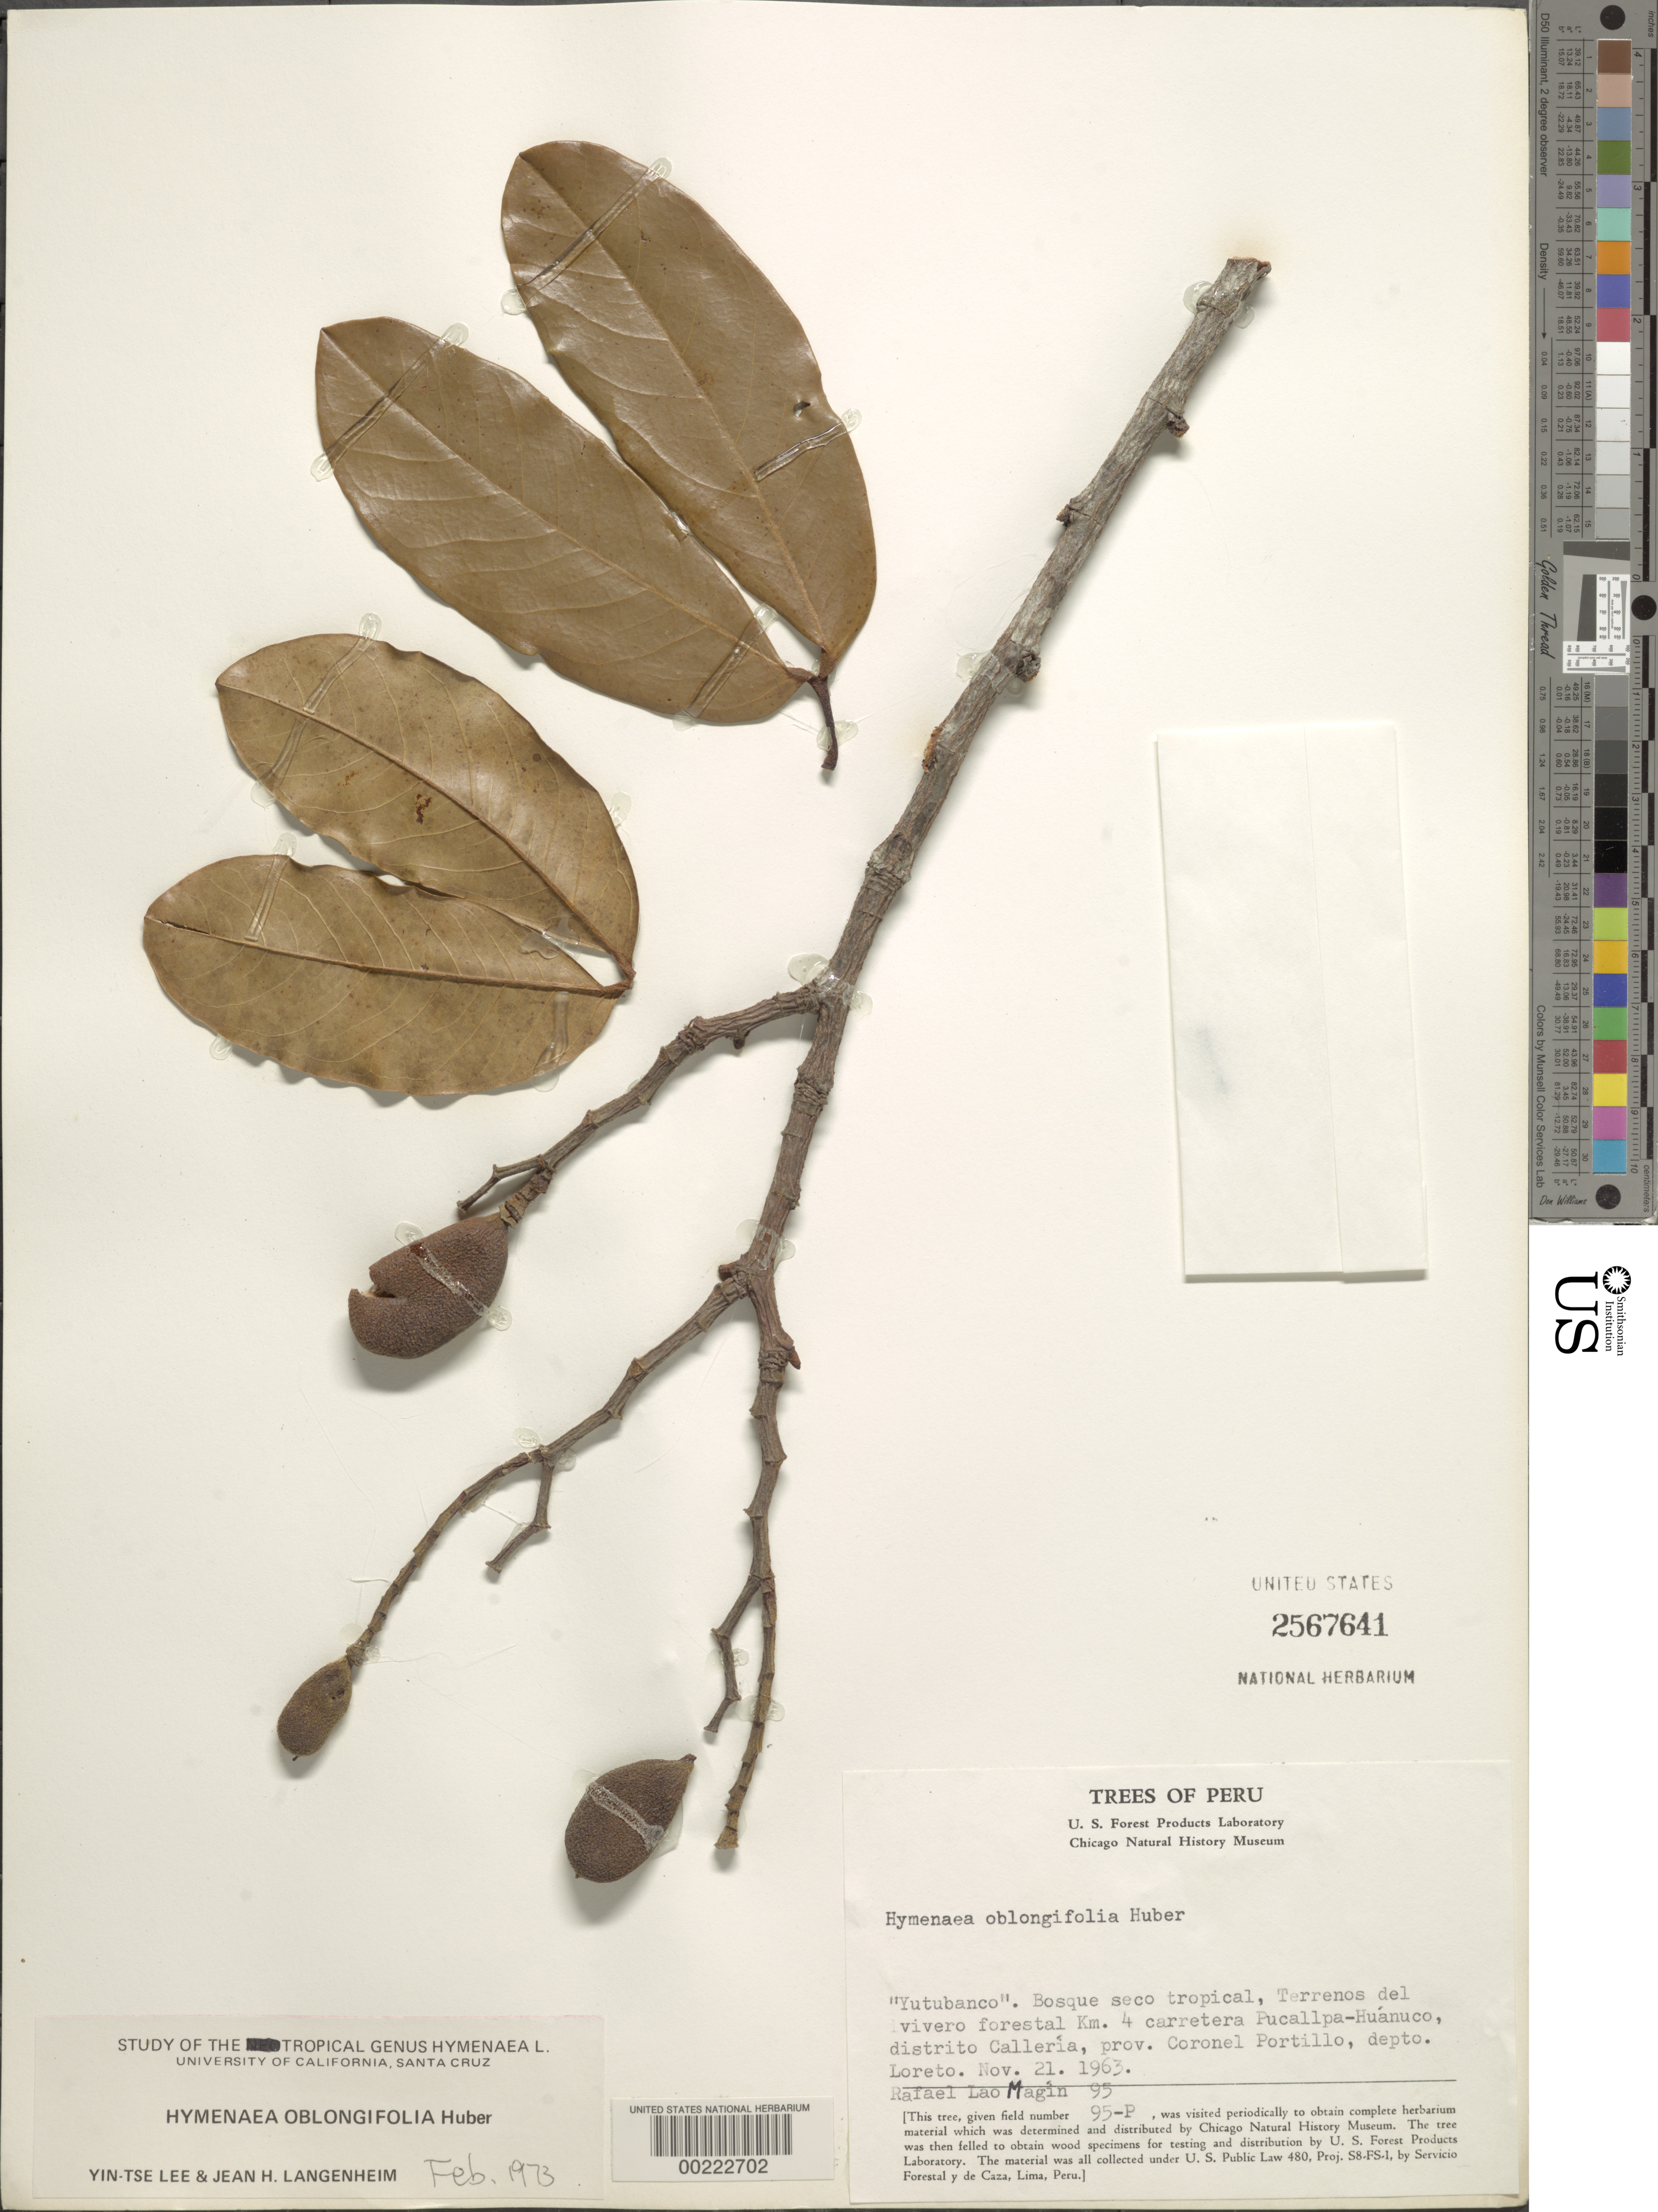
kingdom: Plantae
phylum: Tracheophyta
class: Magnoliopsida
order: Fabales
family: Fabaceae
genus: Hymenaea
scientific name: Hymenaea oblongifolia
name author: Huber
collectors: R. L. Magin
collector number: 95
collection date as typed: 21 Nov 1963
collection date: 1963-11-21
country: Peru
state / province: Ucayali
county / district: Coronel Portillo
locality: Coronel Portillo Prov., km 4 of highway Pucallpa-Huánuco, Callería Dist.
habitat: Tropical secondary forest, grounds of tree nursery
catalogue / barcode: US 2567641